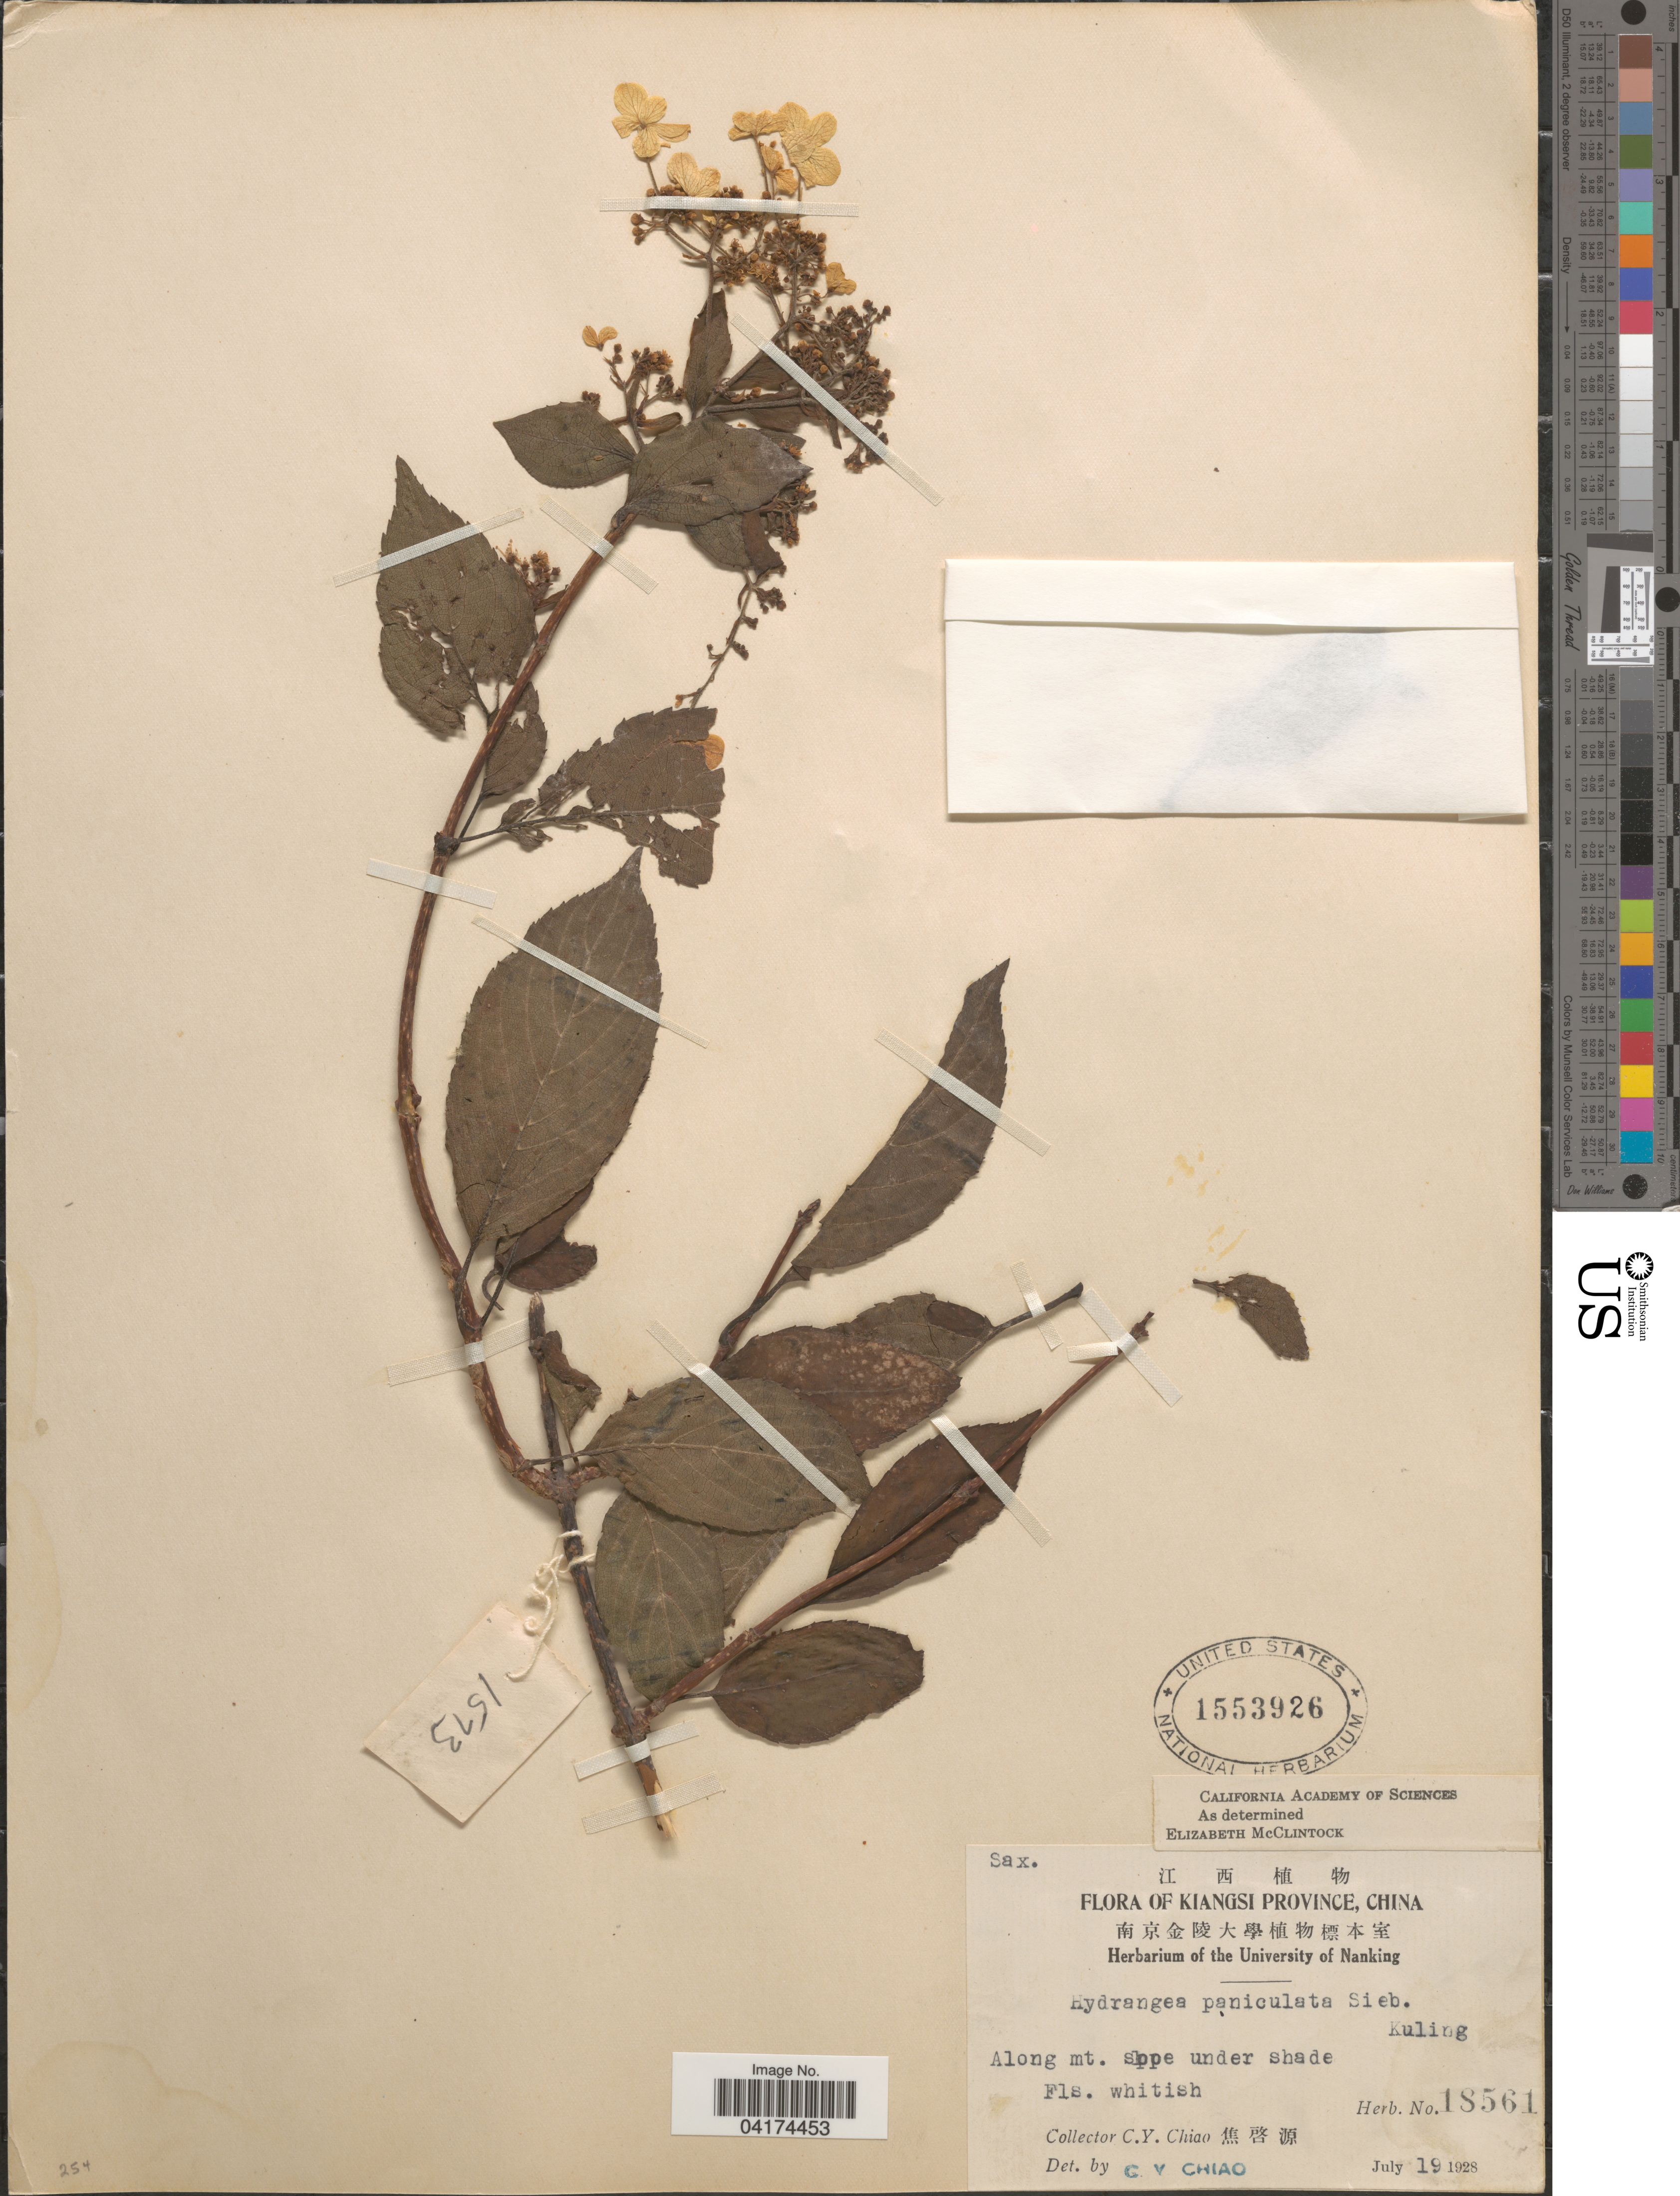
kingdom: Plantae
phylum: Tracheophyta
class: Magnoliopsida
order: Cornales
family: Hydrangeaceae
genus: Hydrangea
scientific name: Hydrangea paniculata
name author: Siebold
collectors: C. Y. Chiao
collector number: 18561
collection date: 1928-07-19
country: China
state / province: Jiangxi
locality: Kiangsi Province. Kuling.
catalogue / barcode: US 1553926